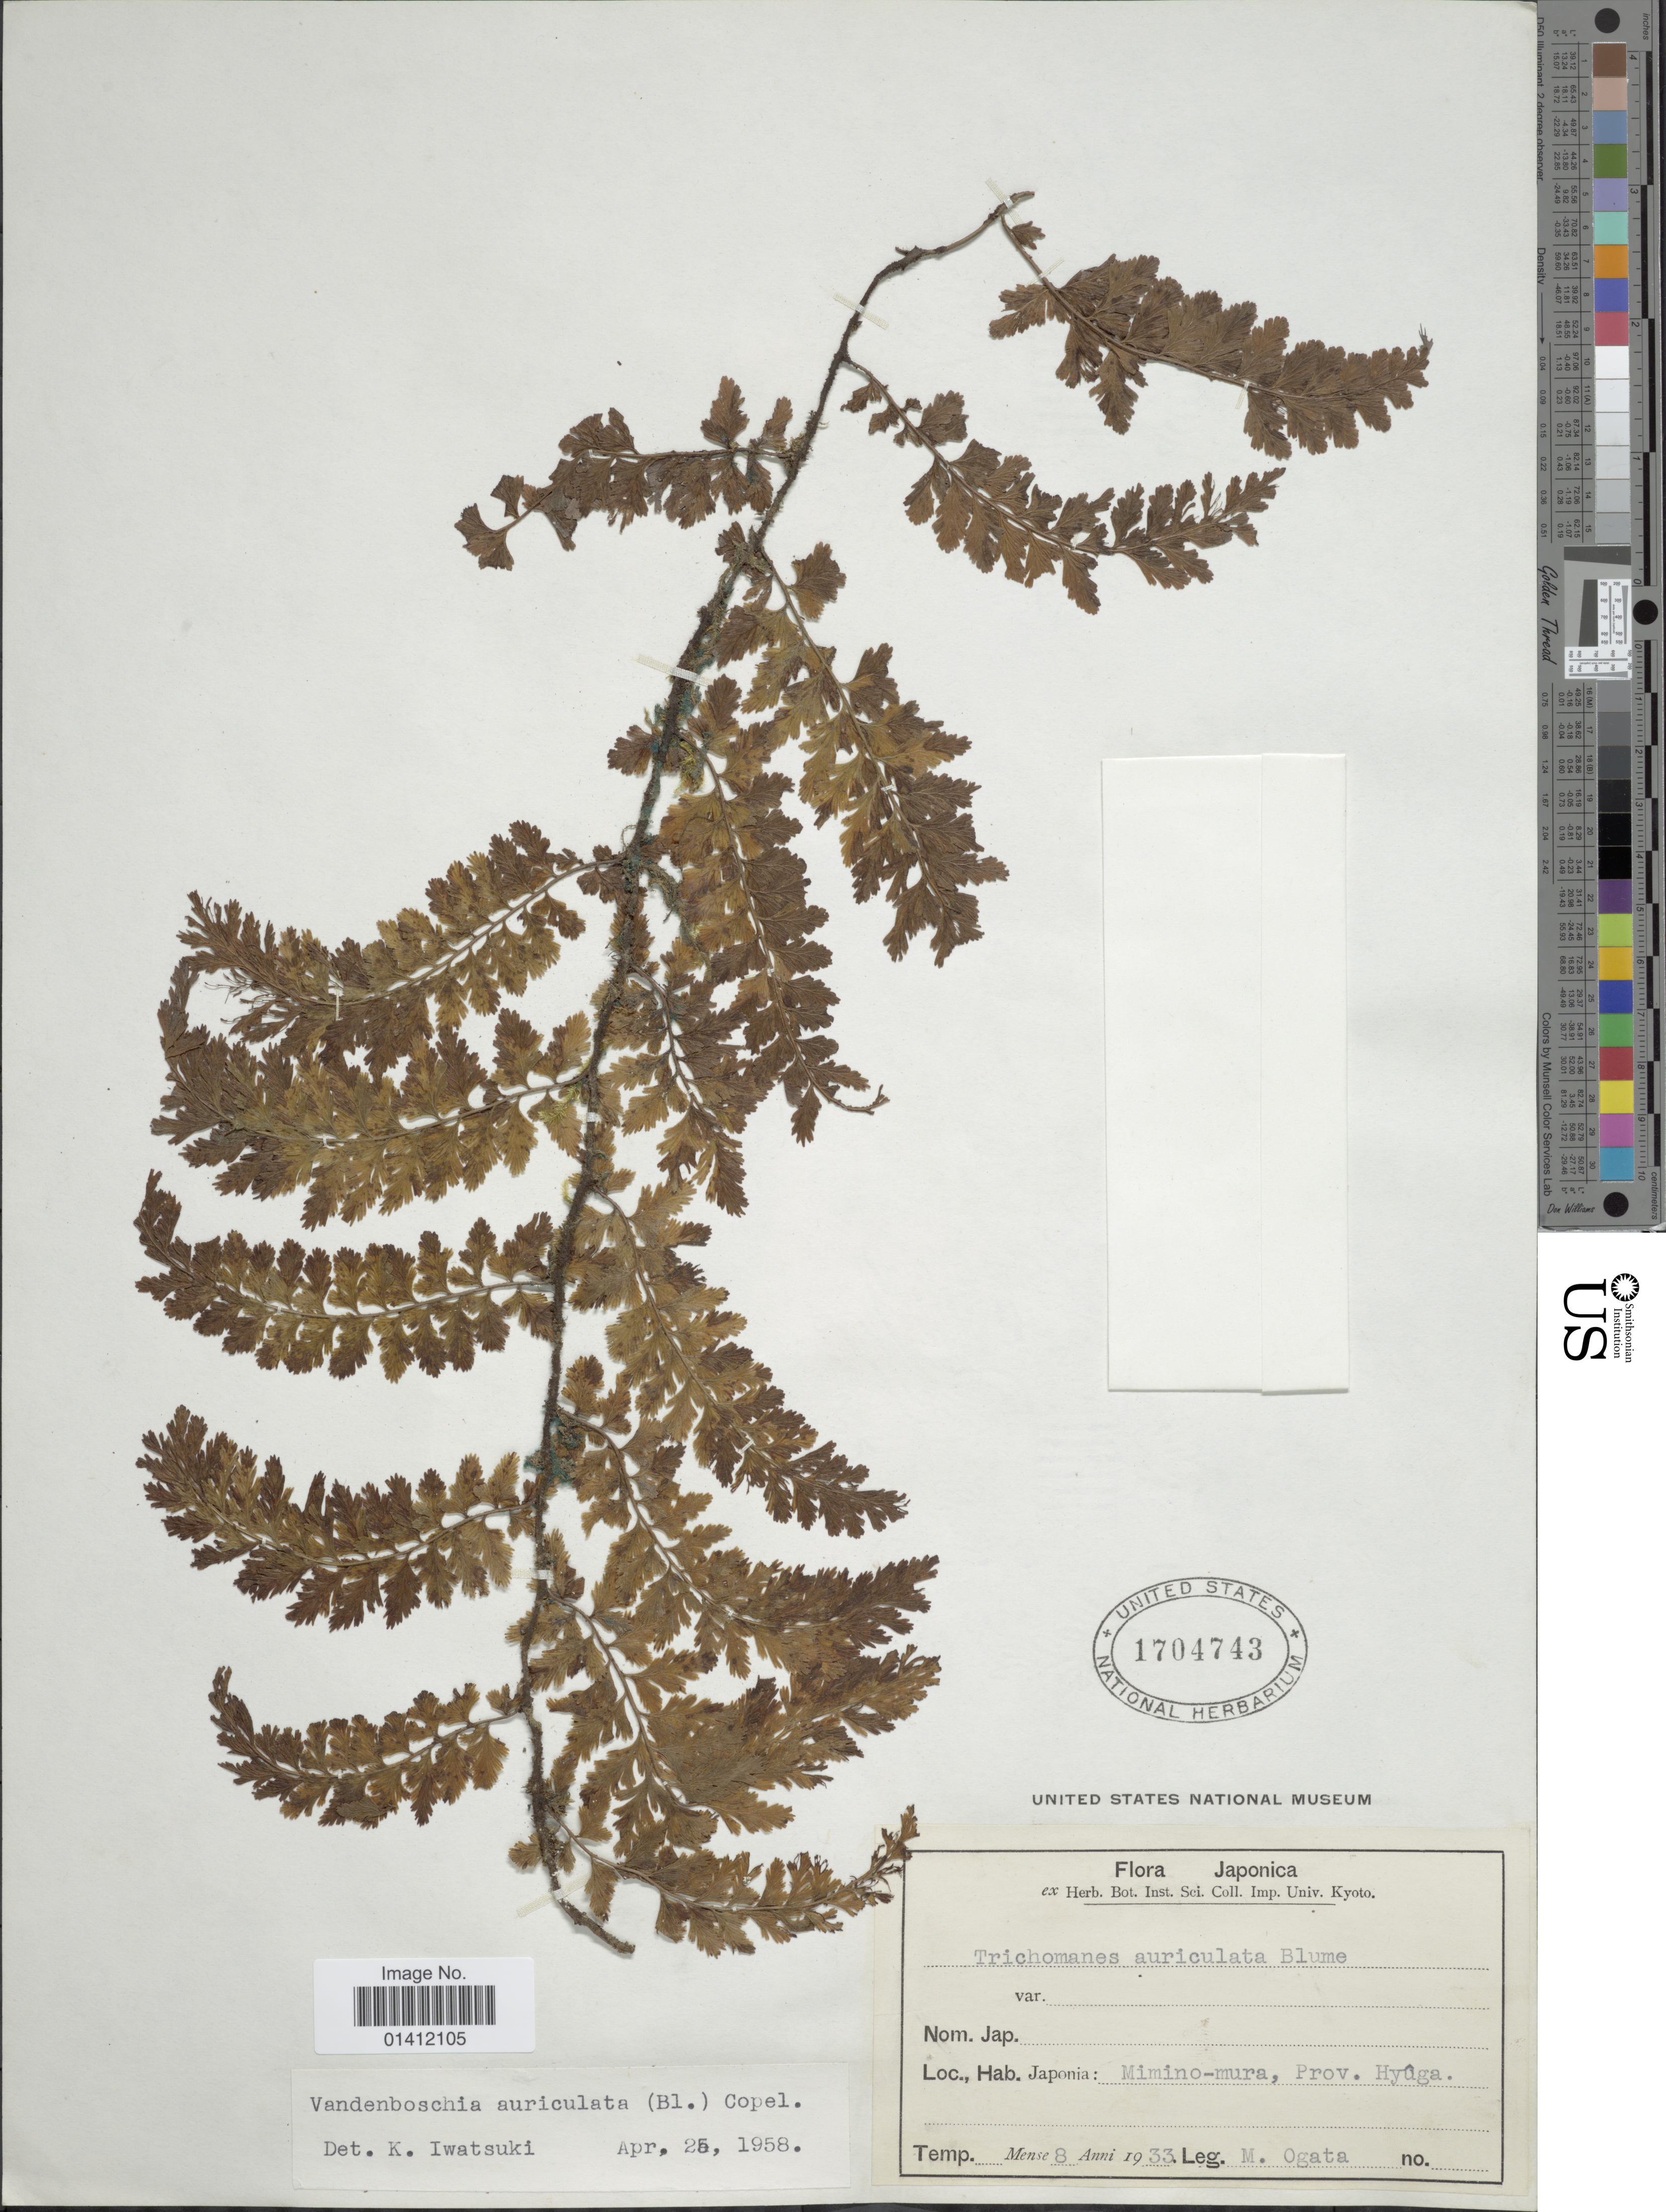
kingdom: Plantae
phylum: Tracheophyta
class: Polypodiopsida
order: Hymenophyllales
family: Hymenophyllaceae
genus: Vandenboschia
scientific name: Vandenboschia auriculata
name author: (Blume) Copel.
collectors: M. Ogata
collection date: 1933-08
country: Japan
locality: Japonia: Mimino-mura, Prov. Hyuga.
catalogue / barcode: US 1704743